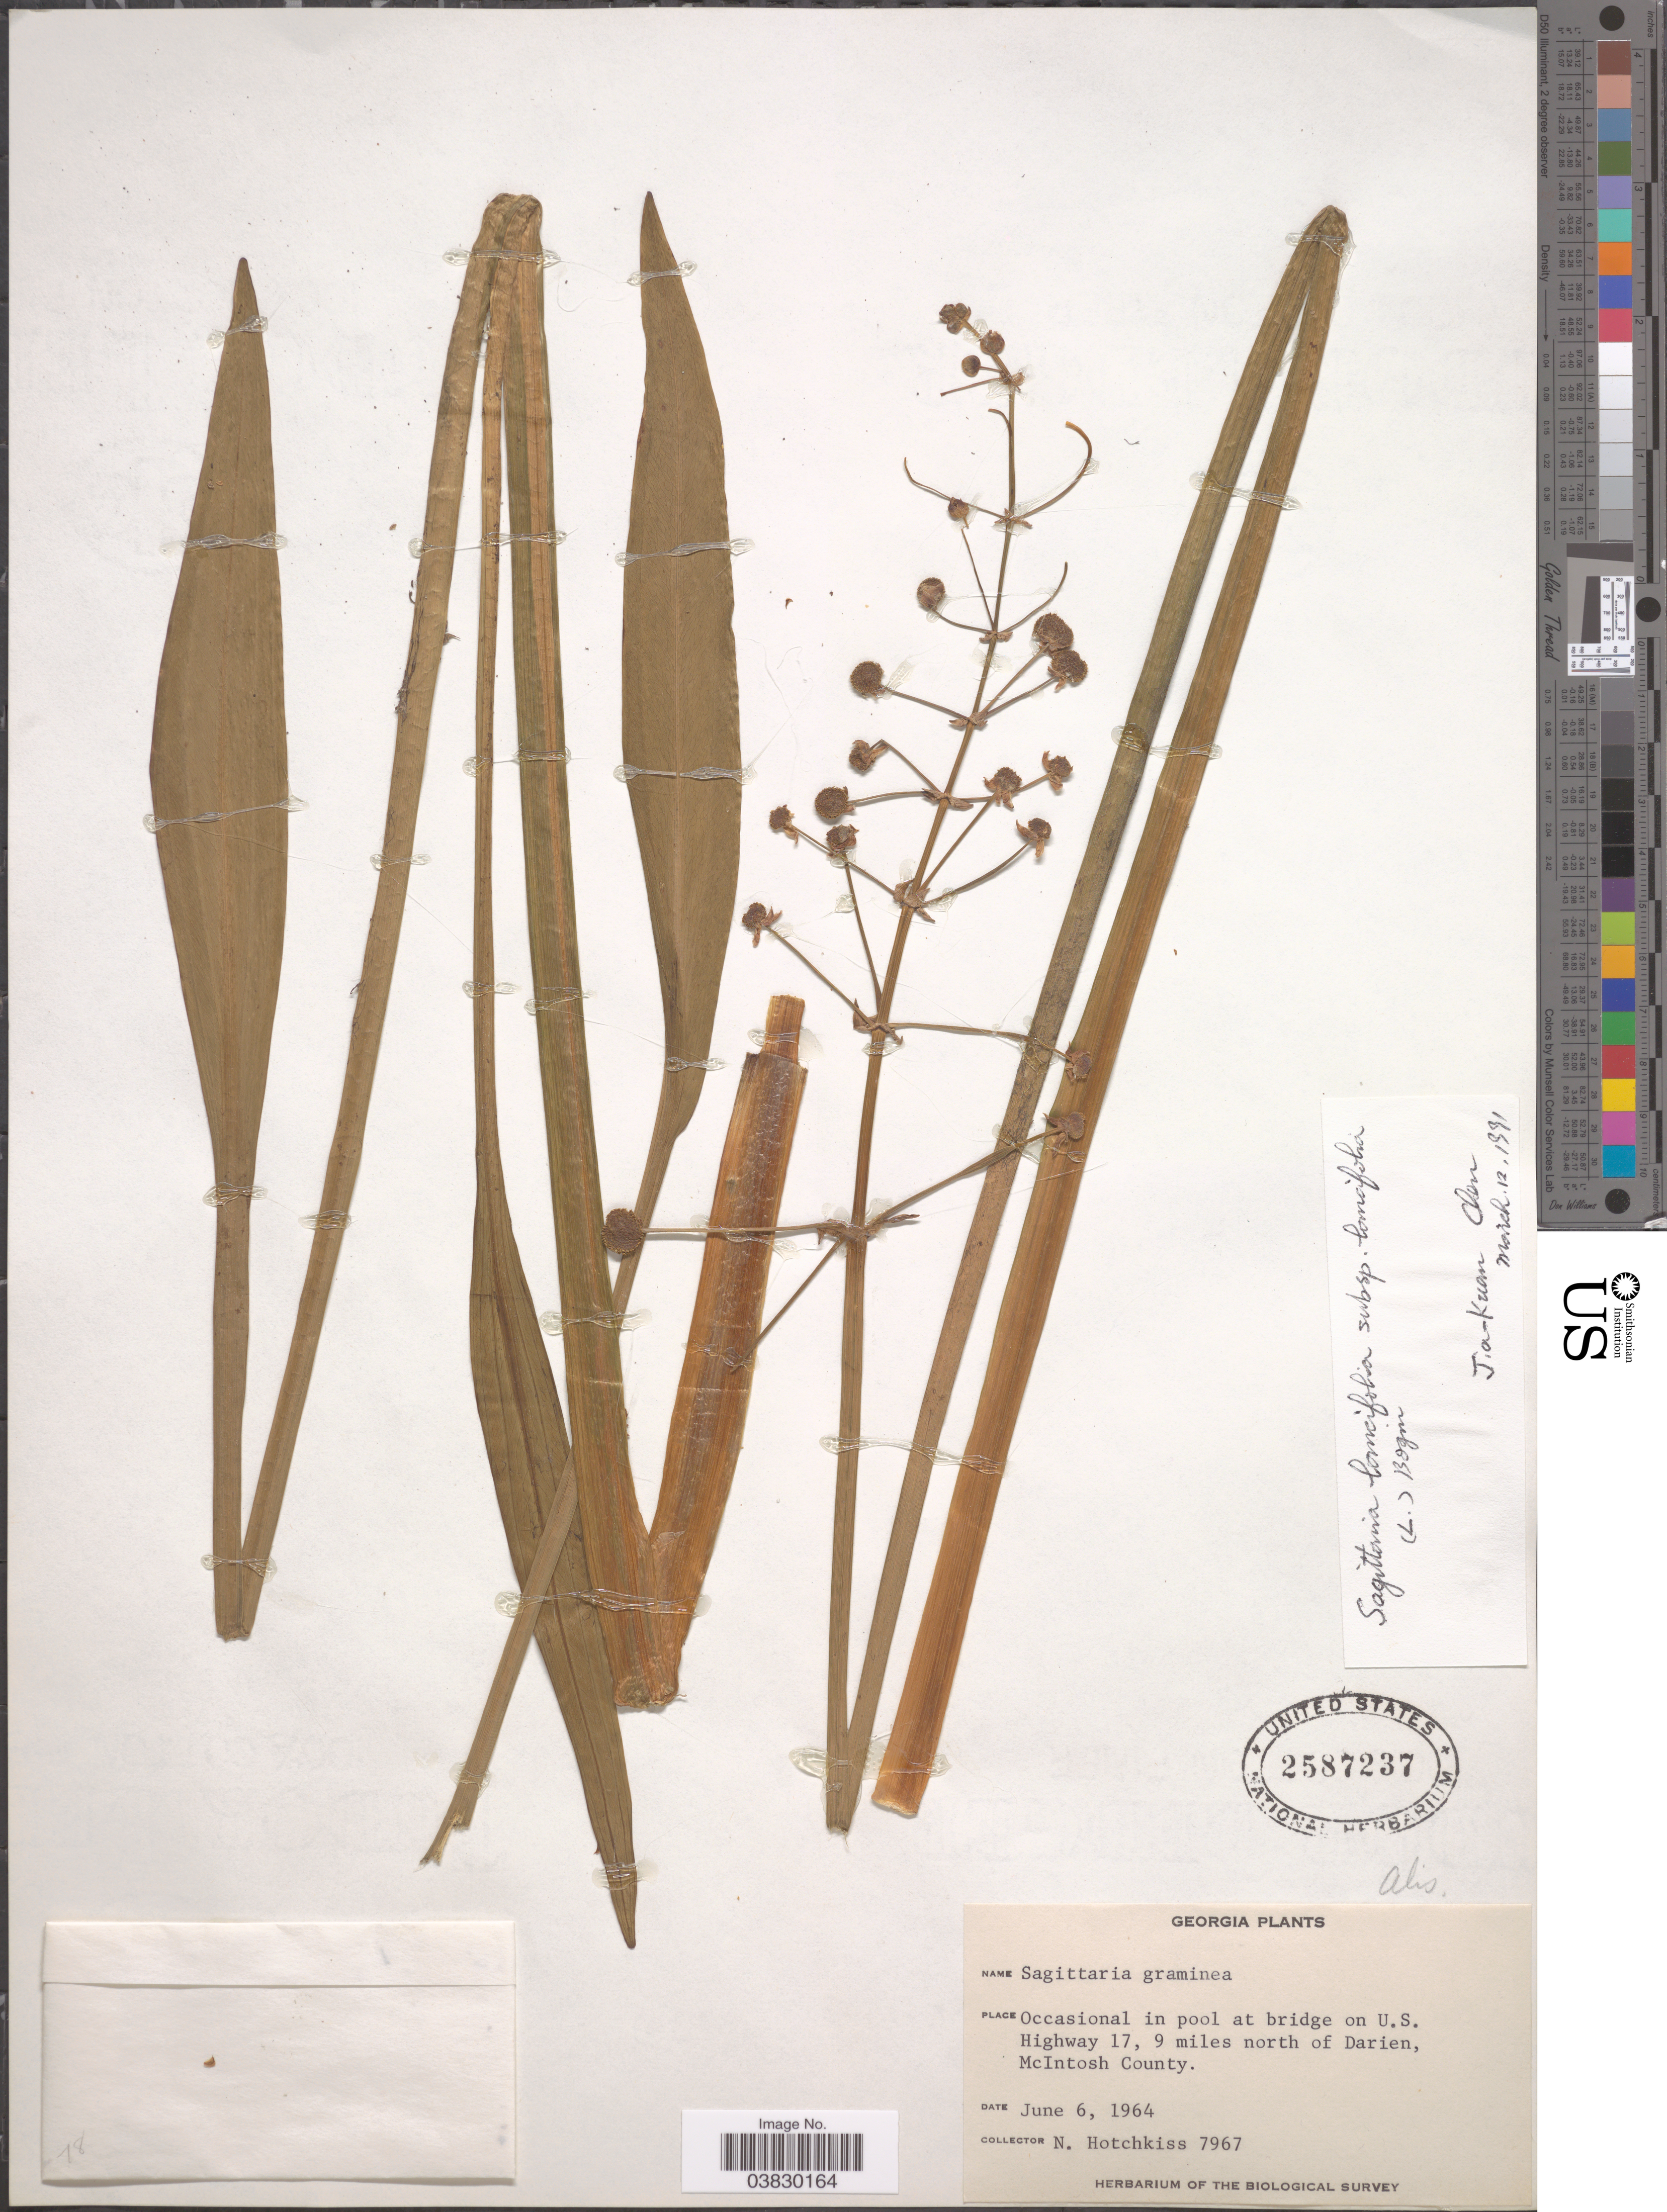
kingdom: Plantae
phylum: Tracheophyta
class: Liliopsida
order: Alismatales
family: Alismataceae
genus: Sagittaria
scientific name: Sagittaria lancifolia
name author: L.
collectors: N. Hotchkiss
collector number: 7967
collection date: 1964-06-06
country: United States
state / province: Georgia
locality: In pool at bridge on U.S. Highway 17, 9 miles north of Darien, McIntosh County.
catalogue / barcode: US 2587237